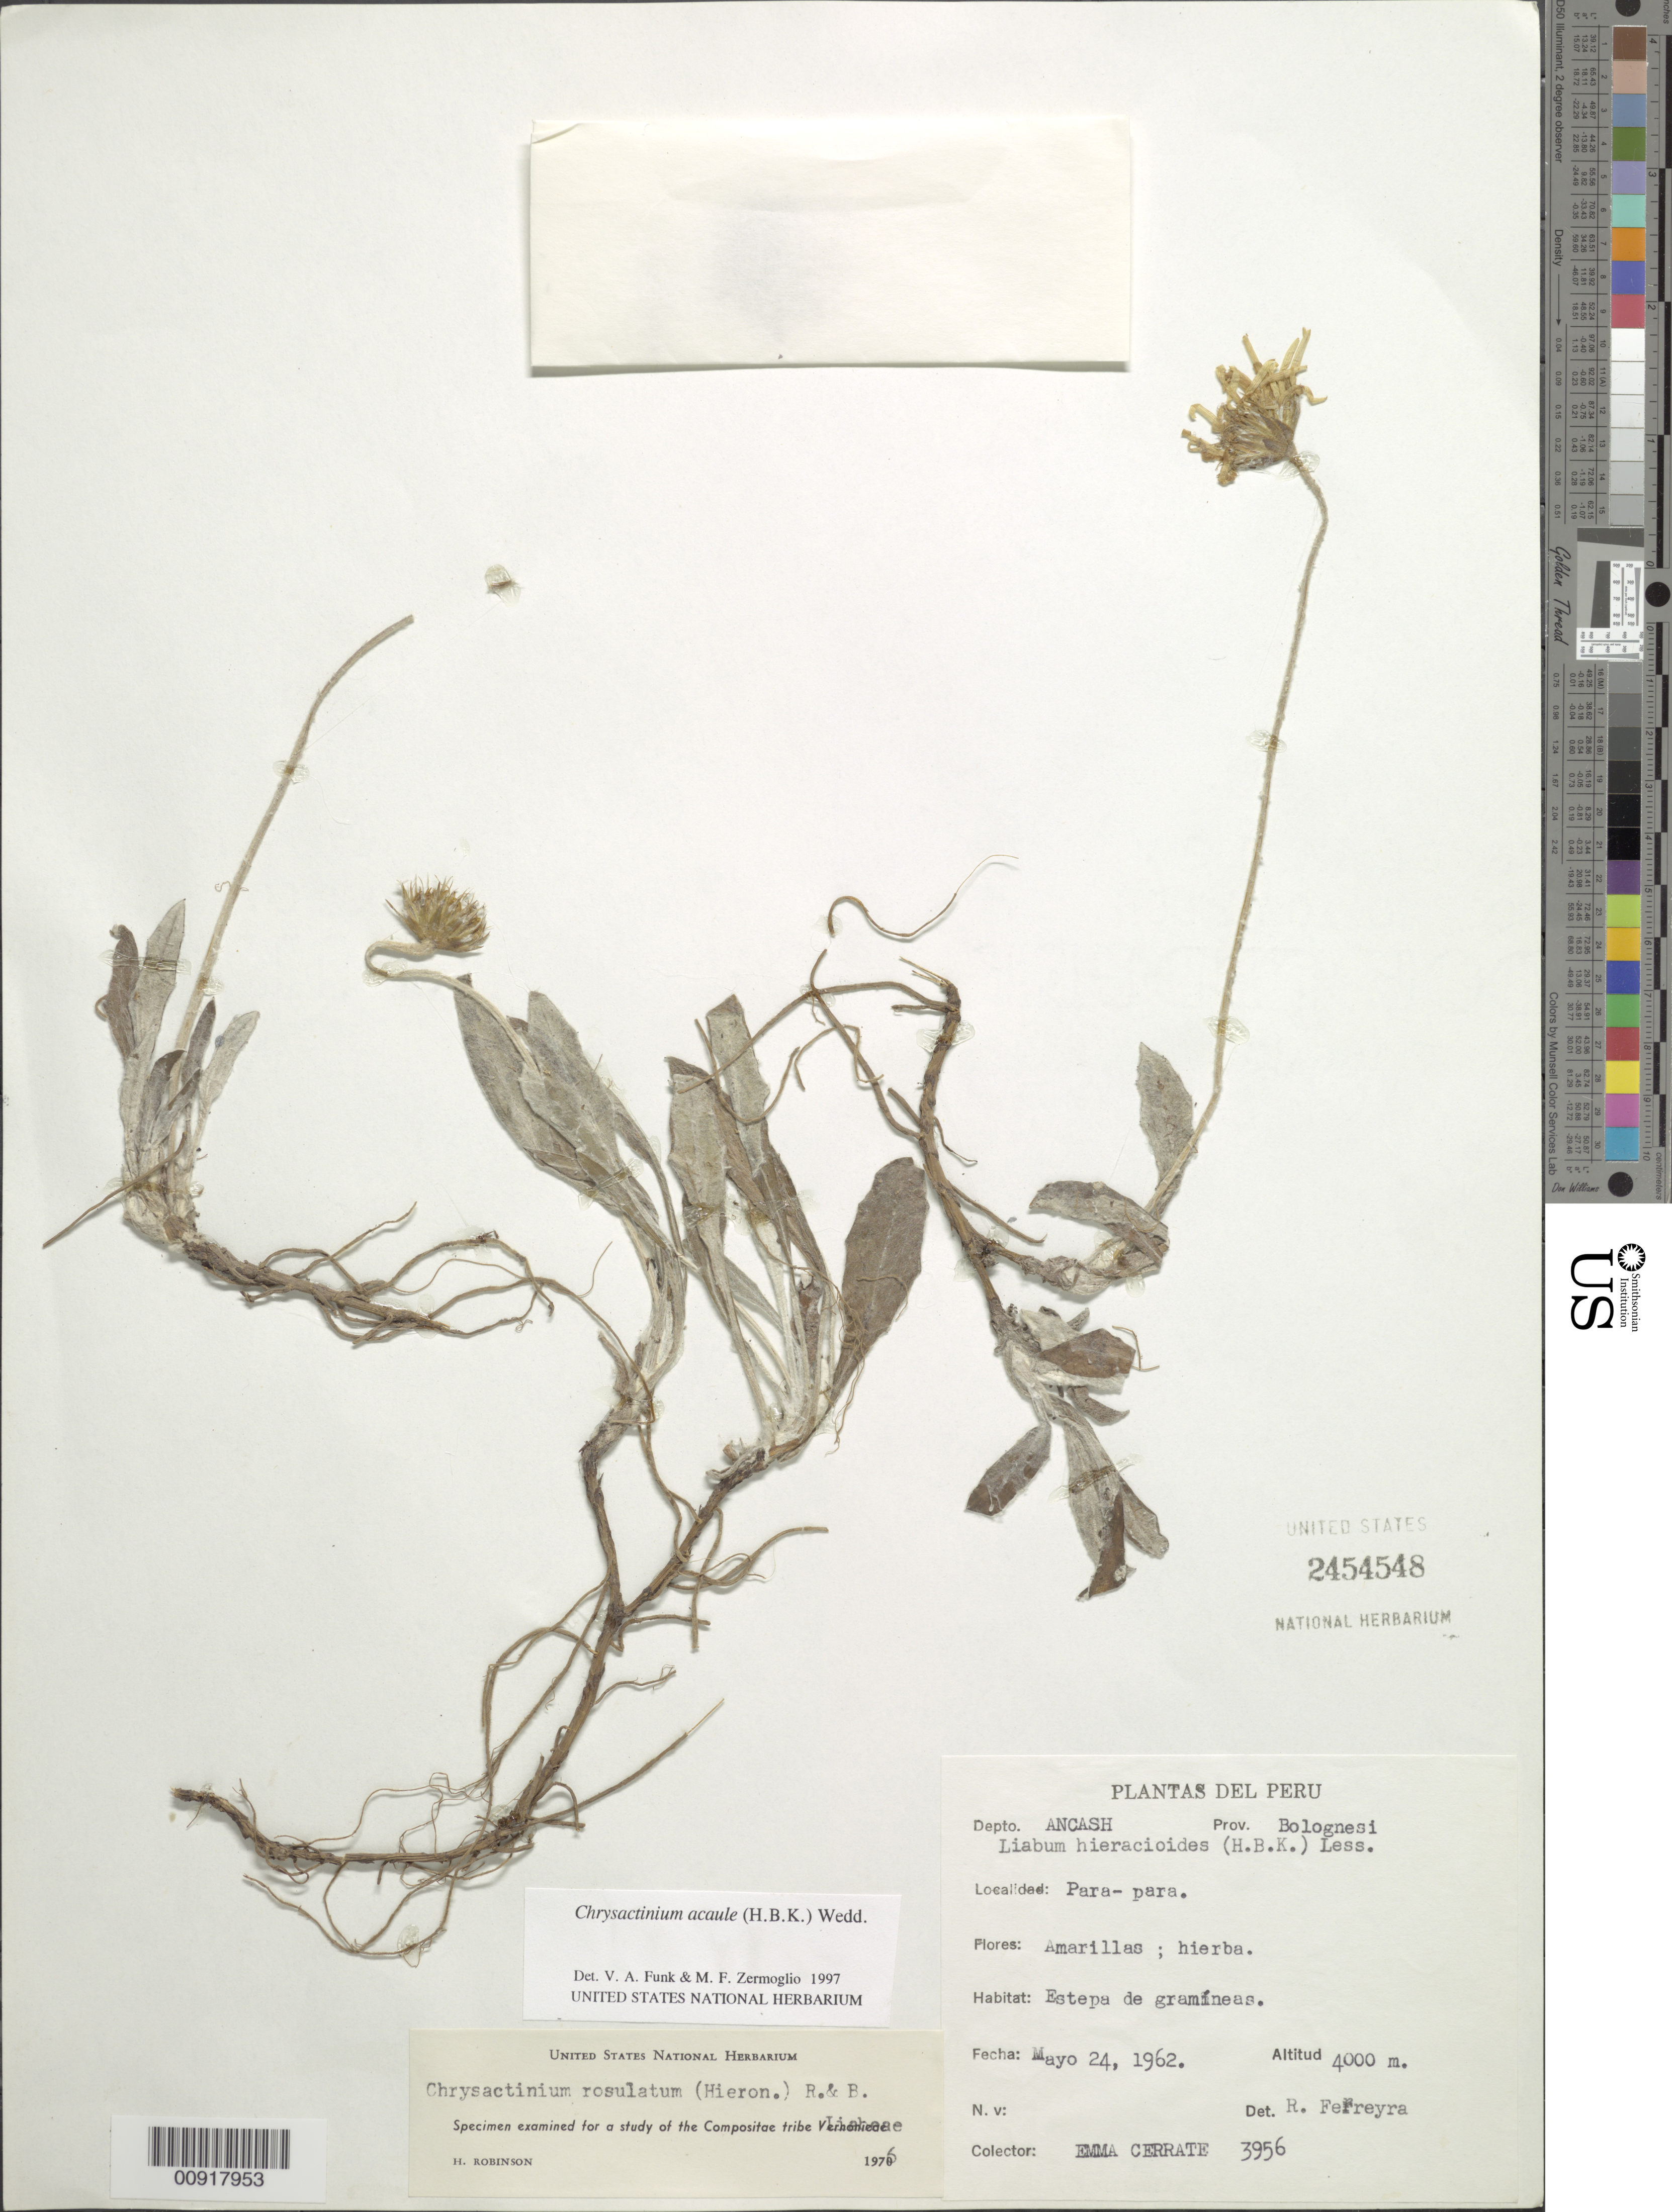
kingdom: Plantae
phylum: Tracheophyta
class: Magnoliopsida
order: Asterales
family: Asteraceae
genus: Chrysactinium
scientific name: Chrysactinium acaule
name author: (Kunth) Wedd.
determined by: Funk, V. A.; Zermoglio, M. F.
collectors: E. Cerrate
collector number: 3956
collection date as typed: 24 May 1962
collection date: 1962-05-24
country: Peru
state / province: Ancash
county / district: Bolognesi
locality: Prov. Bolognesi, Dpto. Ancash, Para-para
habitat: Estepa de gramineas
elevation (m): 4000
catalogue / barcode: US 2454548